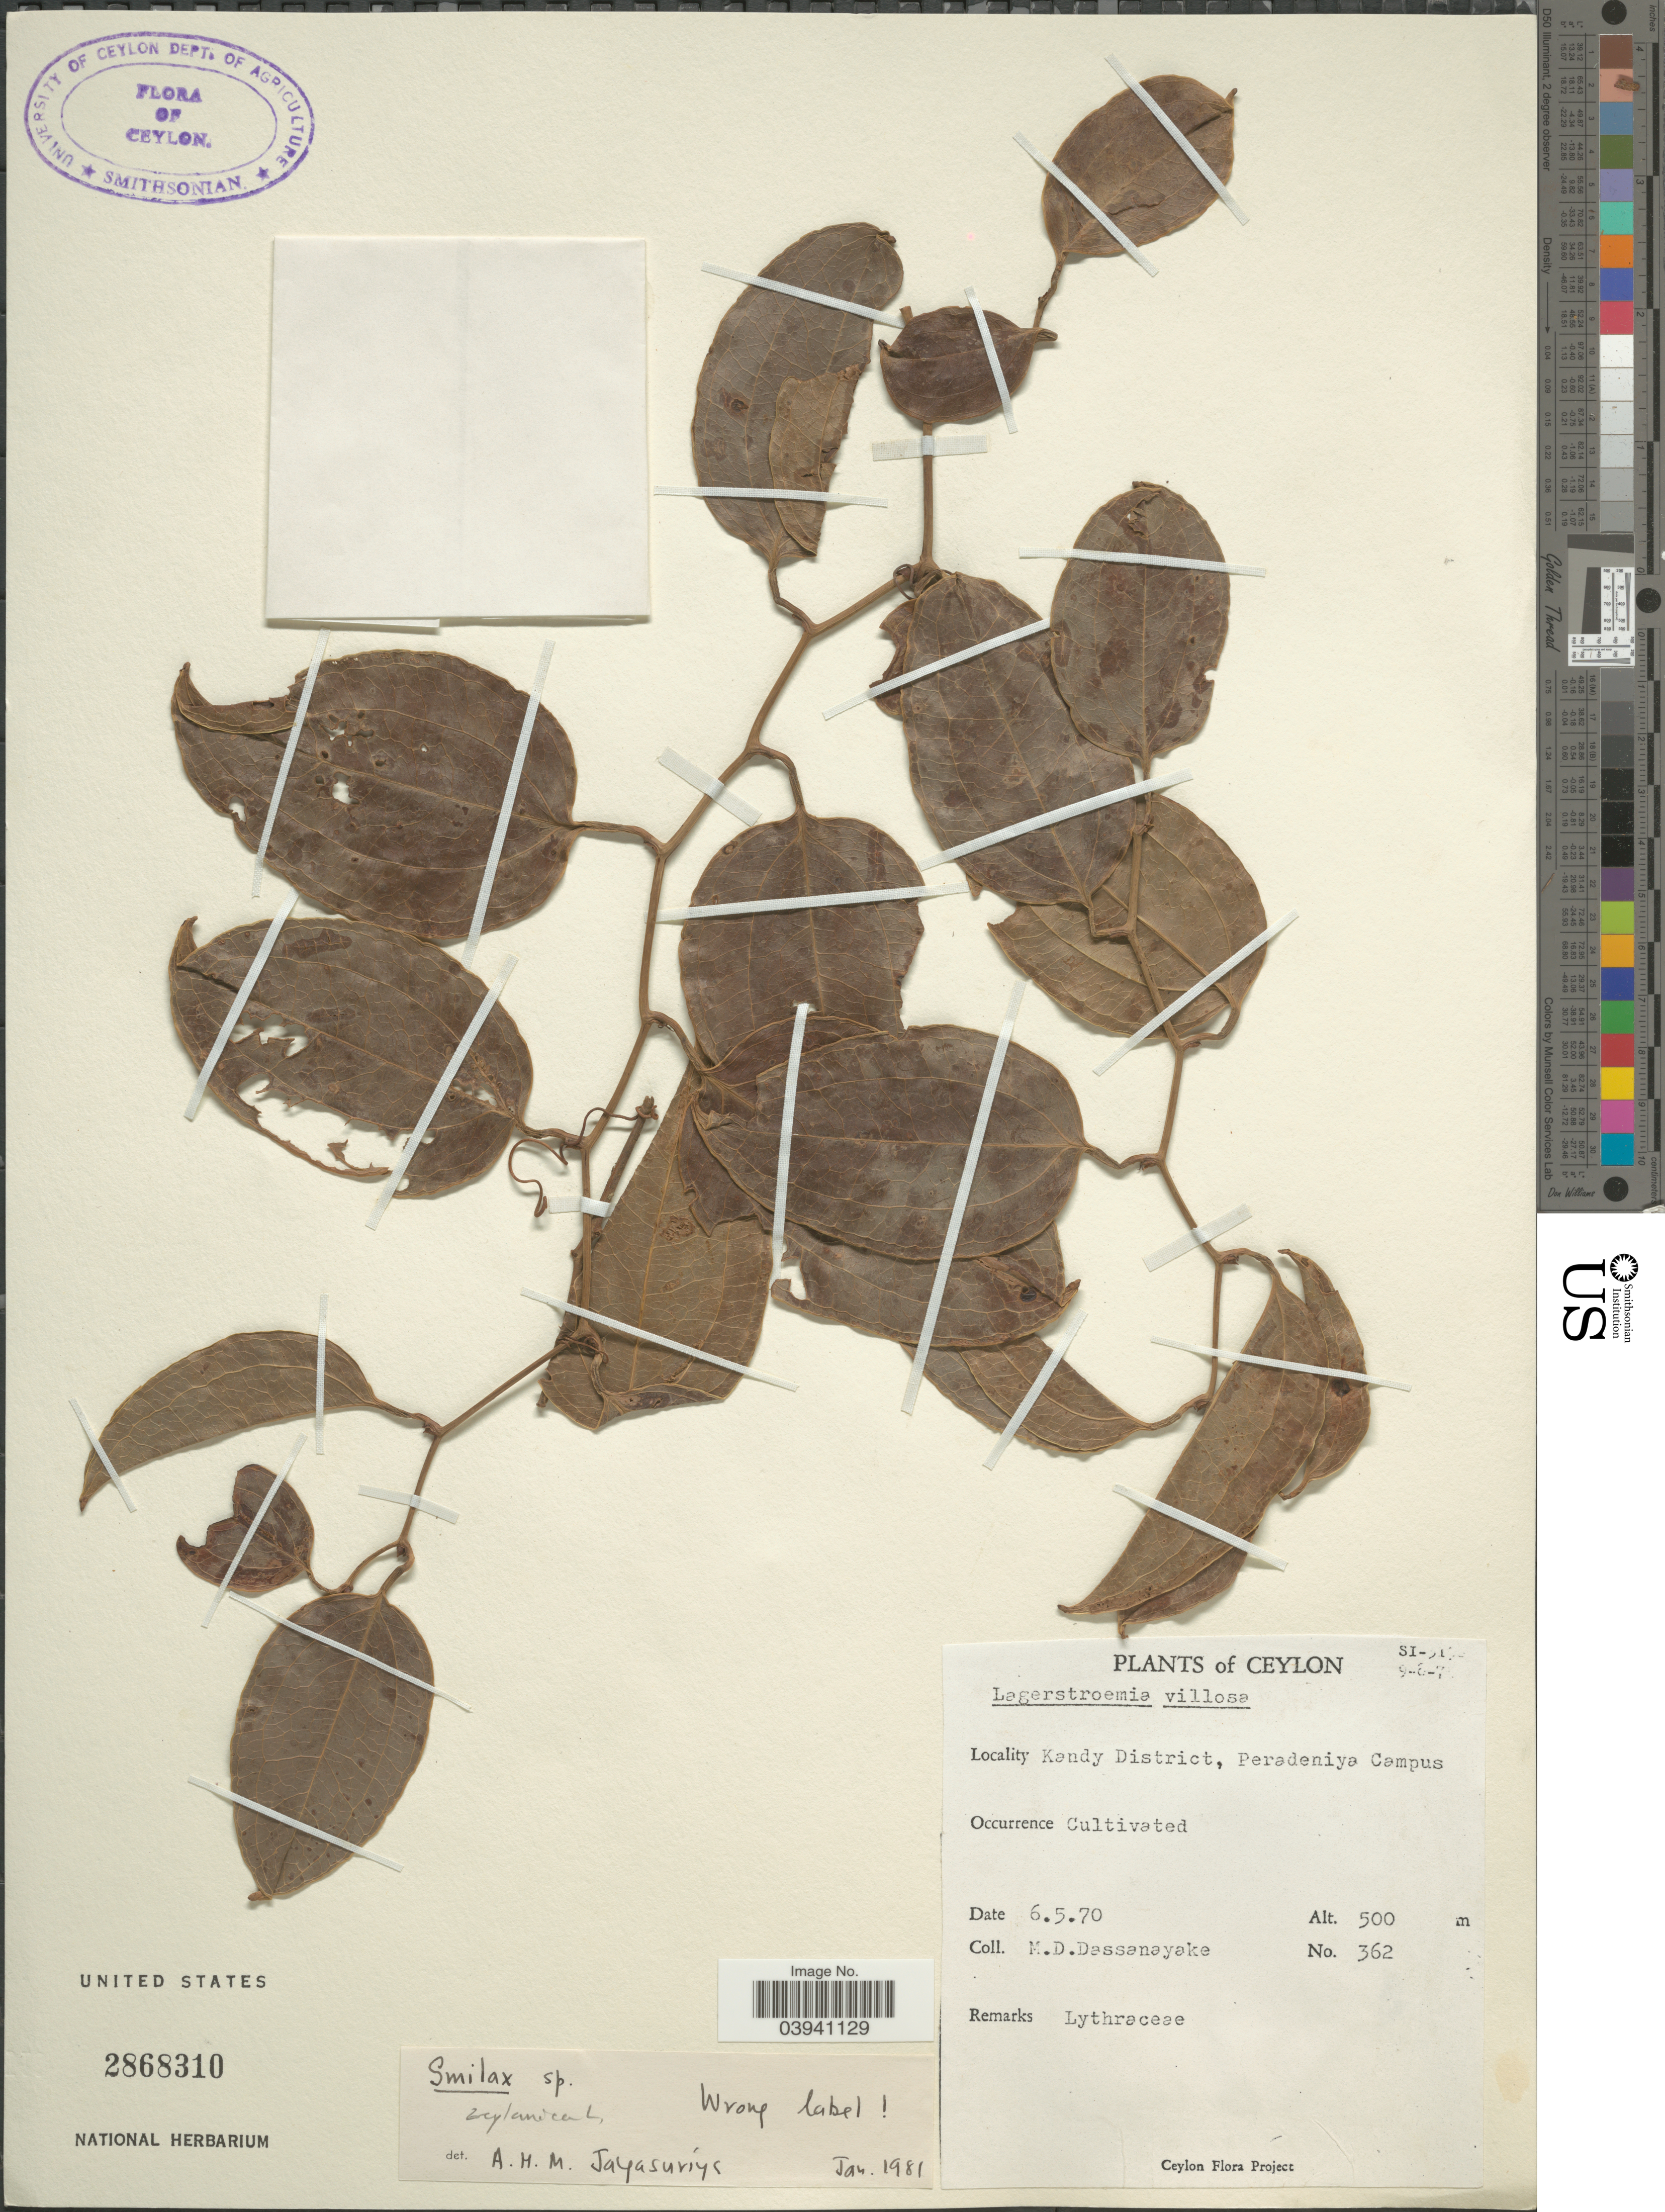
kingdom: Plantae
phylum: Tracheophyta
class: Liliopsida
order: Liliales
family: Smilacaceae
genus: Smilax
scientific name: Smilax zeylanica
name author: L.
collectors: M. D. Dassanayake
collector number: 362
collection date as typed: Transcribed d/m/y: 6/5/70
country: Sri Lanka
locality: Ceylon. Kandy District, Peradeniya Campus.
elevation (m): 500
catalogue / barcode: US 2868310